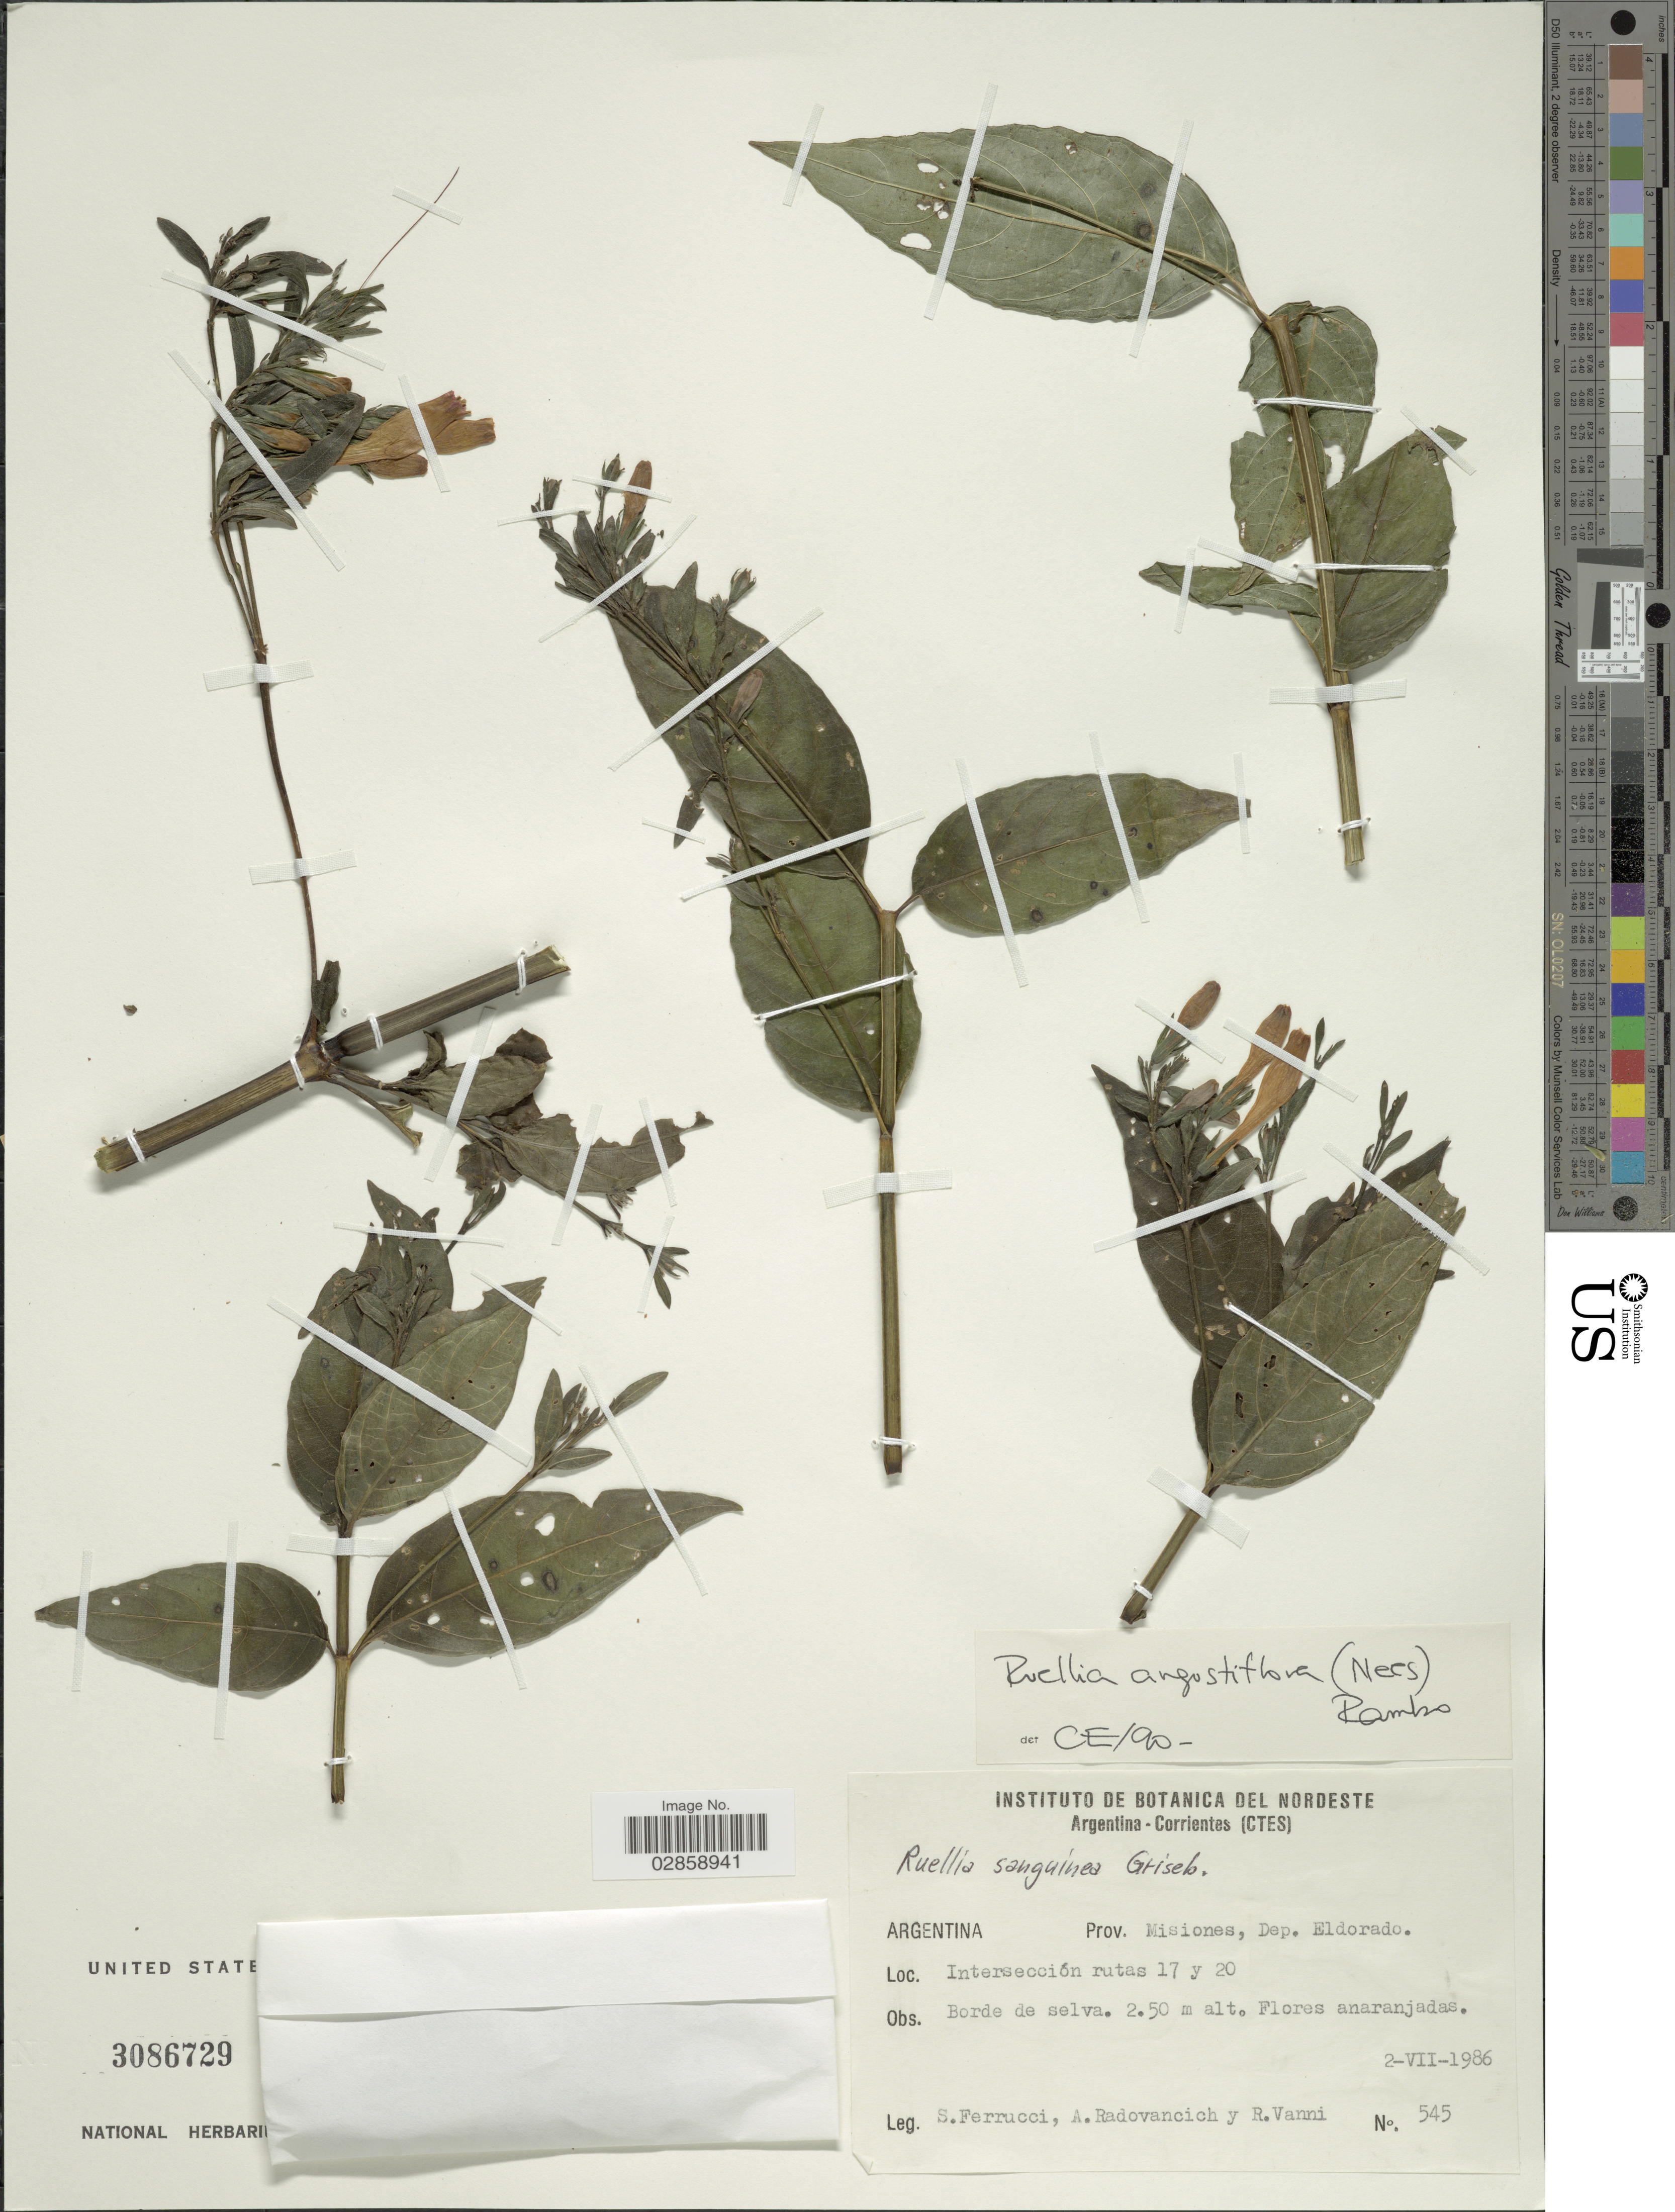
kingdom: Plantae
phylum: Tracheophyta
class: Magnoliopsida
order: Lamiales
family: Acanthaceae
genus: Ruellia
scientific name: Ruellia angustiflora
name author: (Nees) Lindau ex Rambo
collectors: S. Ferrucci, A. Radovancich & R. Vanni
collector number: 545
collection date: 1986-07-02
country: Argentina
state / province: Misiones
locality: Dep. Eldorado. Intersección rutas 17 y 20.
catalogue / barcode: US 3086729